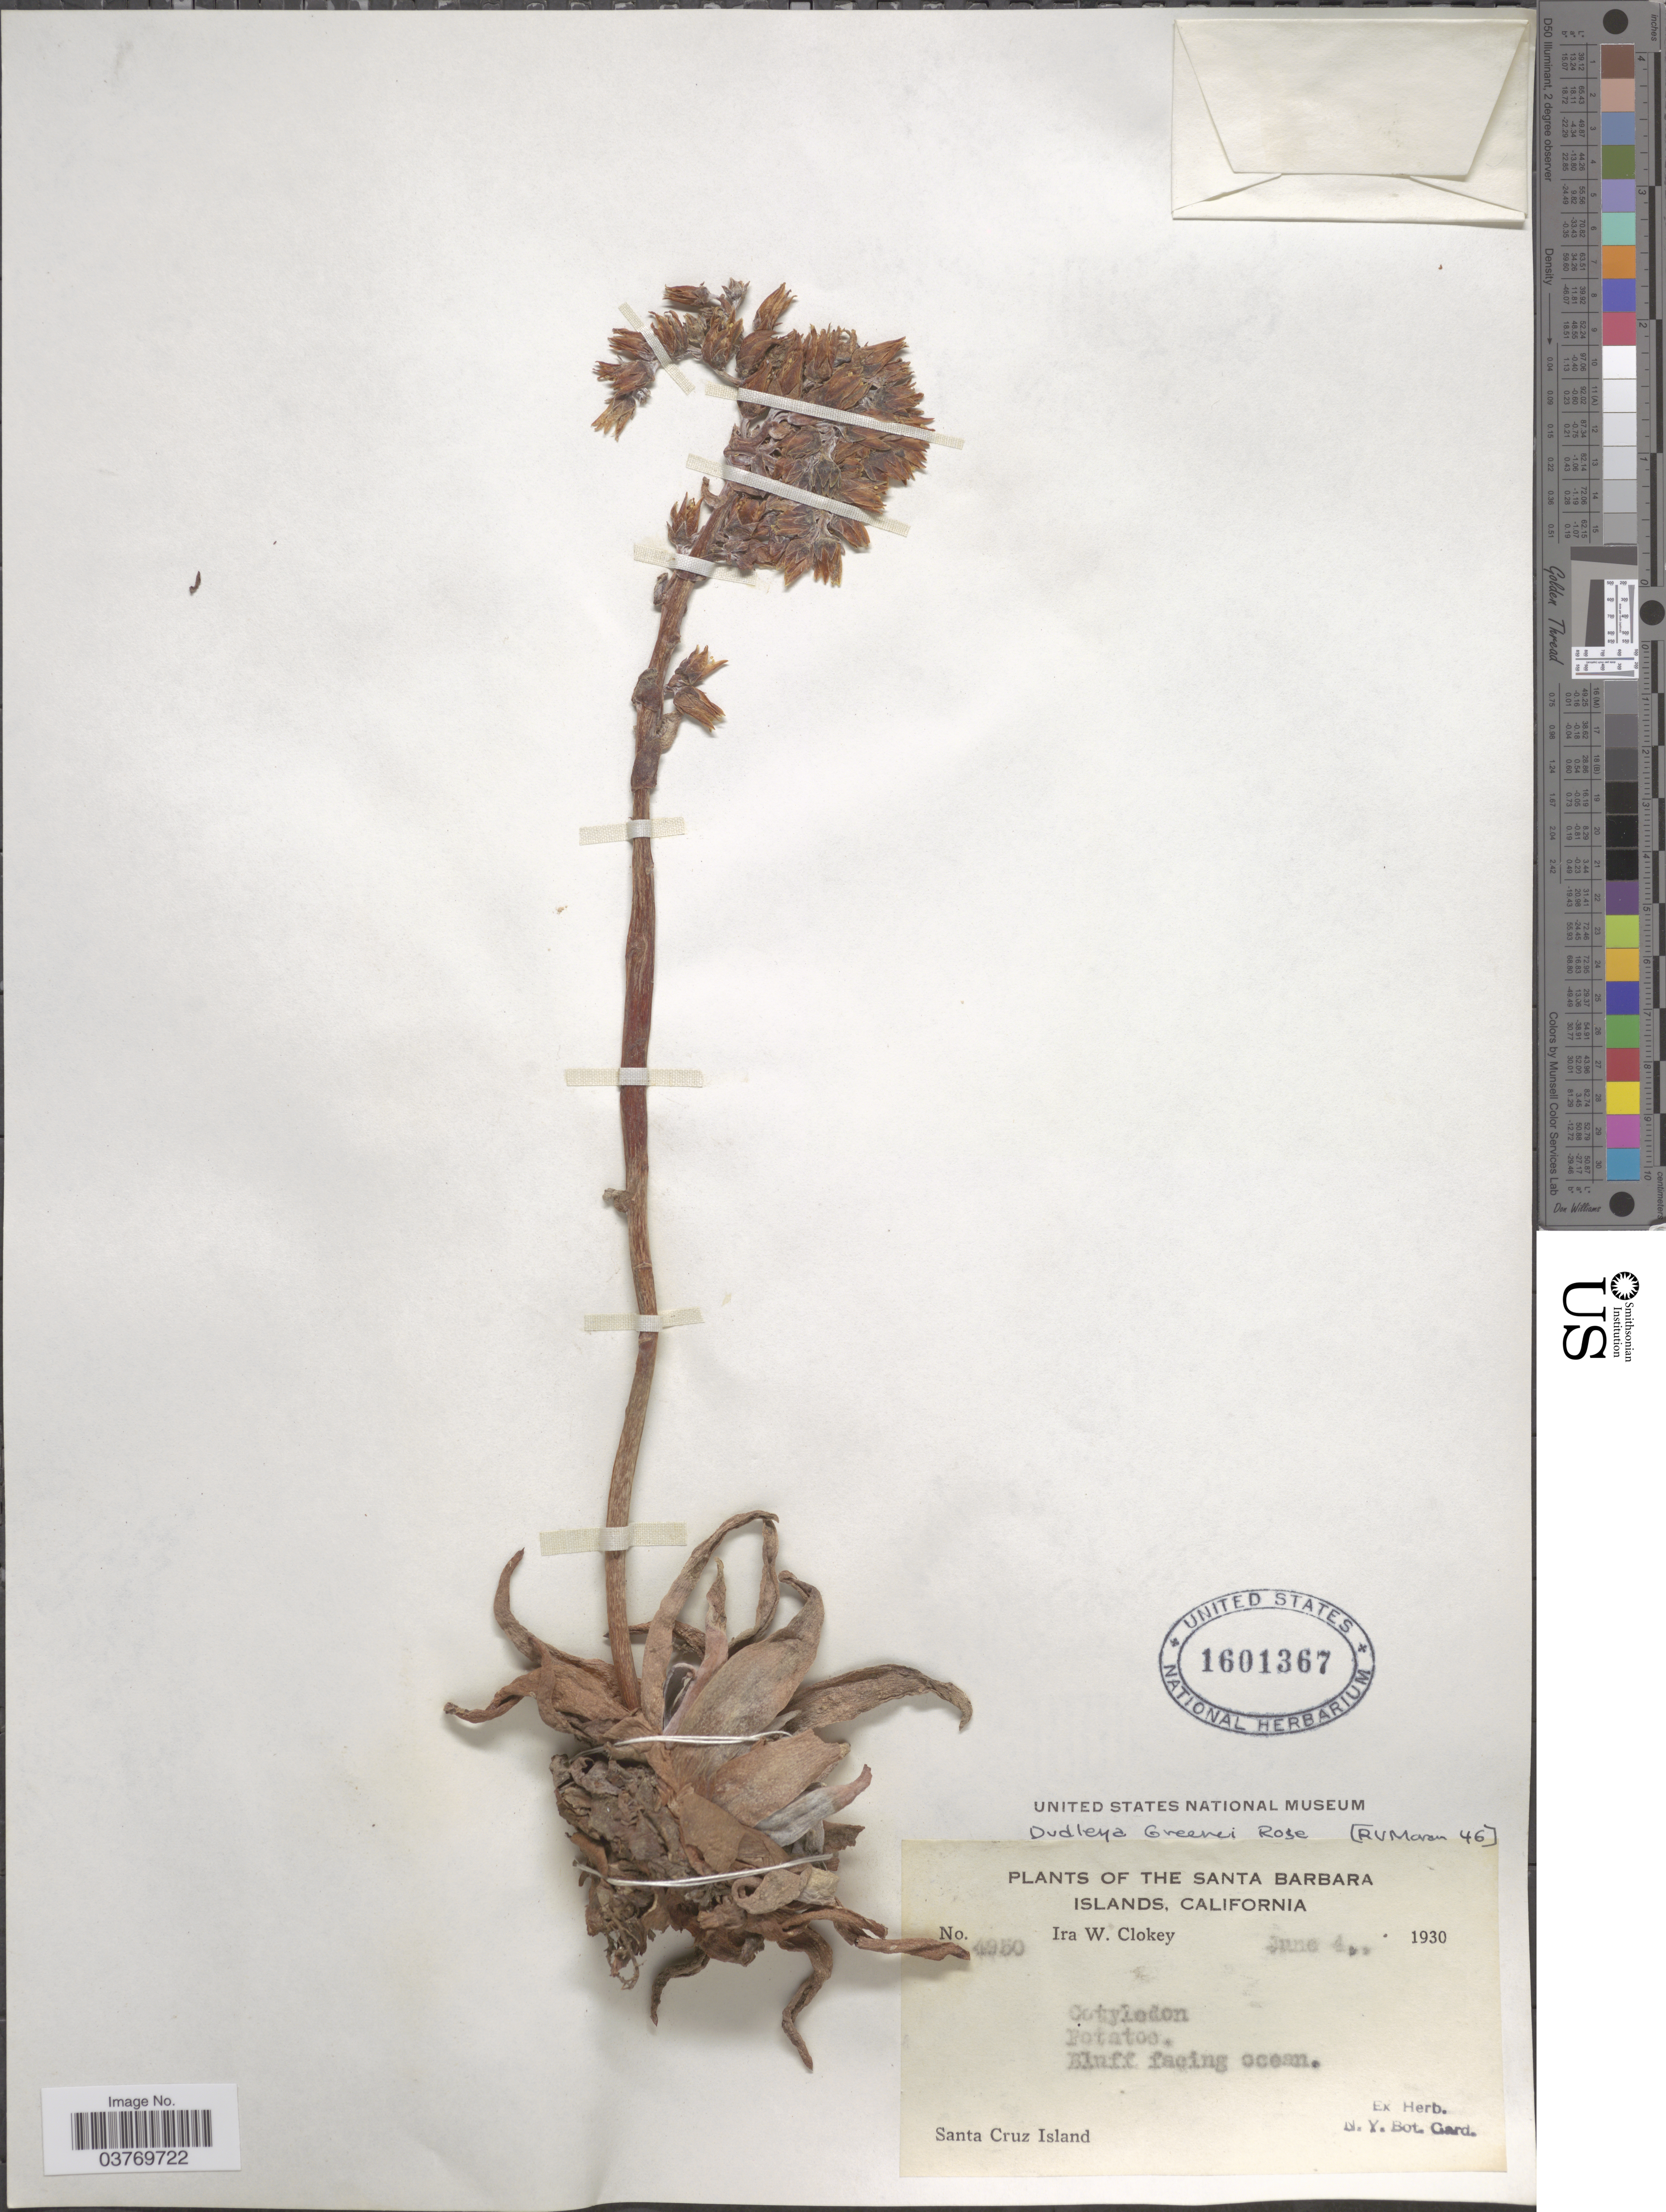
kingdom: Plantae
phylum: Tracheophyta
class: Magnoliopsida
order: Saxifragales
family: Crassulaceae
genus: Dudleya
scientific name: Dudleya greenei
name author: Rose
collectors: I. W. Clokey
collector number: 4950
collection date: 1930-06-04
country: United States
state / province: California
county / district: Santa Barbara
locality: Santa Barbara Islands. Bluff facing ocean. Santa Cruz Island.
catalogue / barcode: US 1601367